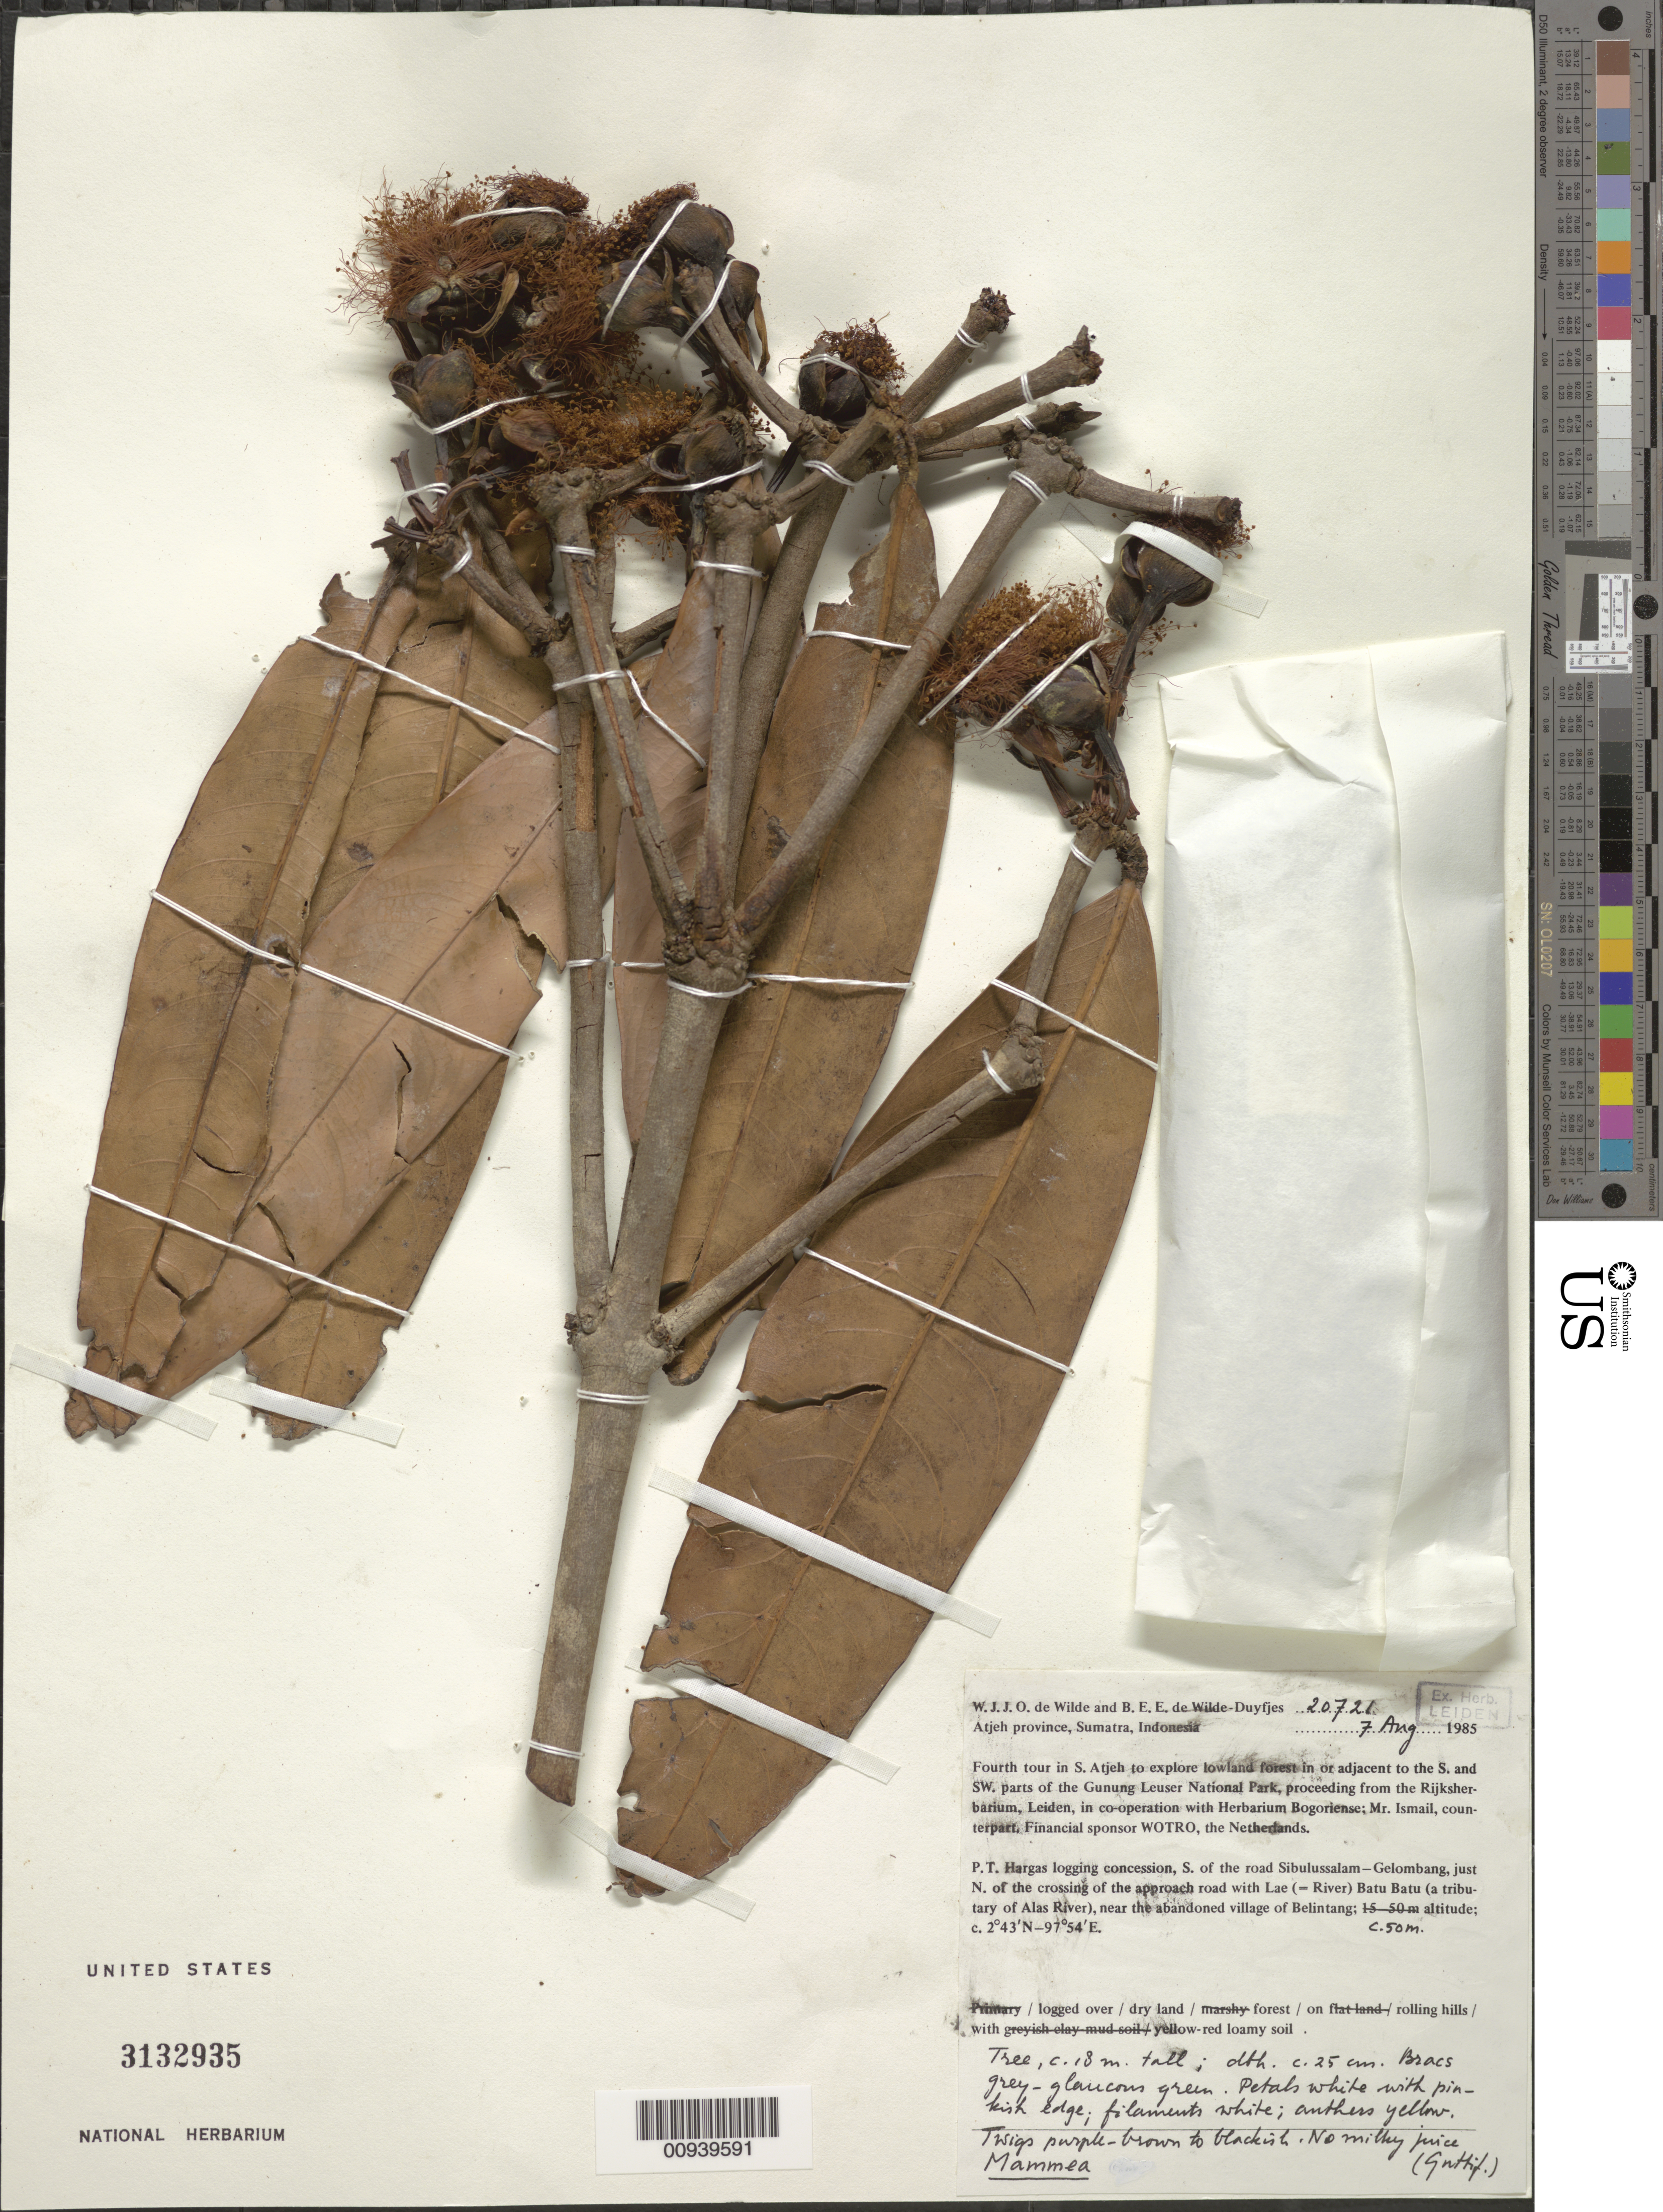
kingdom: Plantae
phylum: Tracheophyta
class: Magnoliopsida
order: Malpighiales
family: Calophyllaceae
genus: Mammea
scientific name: Mammea sp.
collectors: W. J. de Wilde & B. E. de Wilde-Duyfjes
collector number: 20721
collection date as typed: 07 Aug 1985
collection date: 1985-08-07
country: Indonesia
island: Sumatra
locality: S. Atjeh, adjacent to S. and SW. parts of the Gunung Leuser National Park, near the abandoned village of Belintang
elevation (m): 50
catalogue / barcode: US 3132935